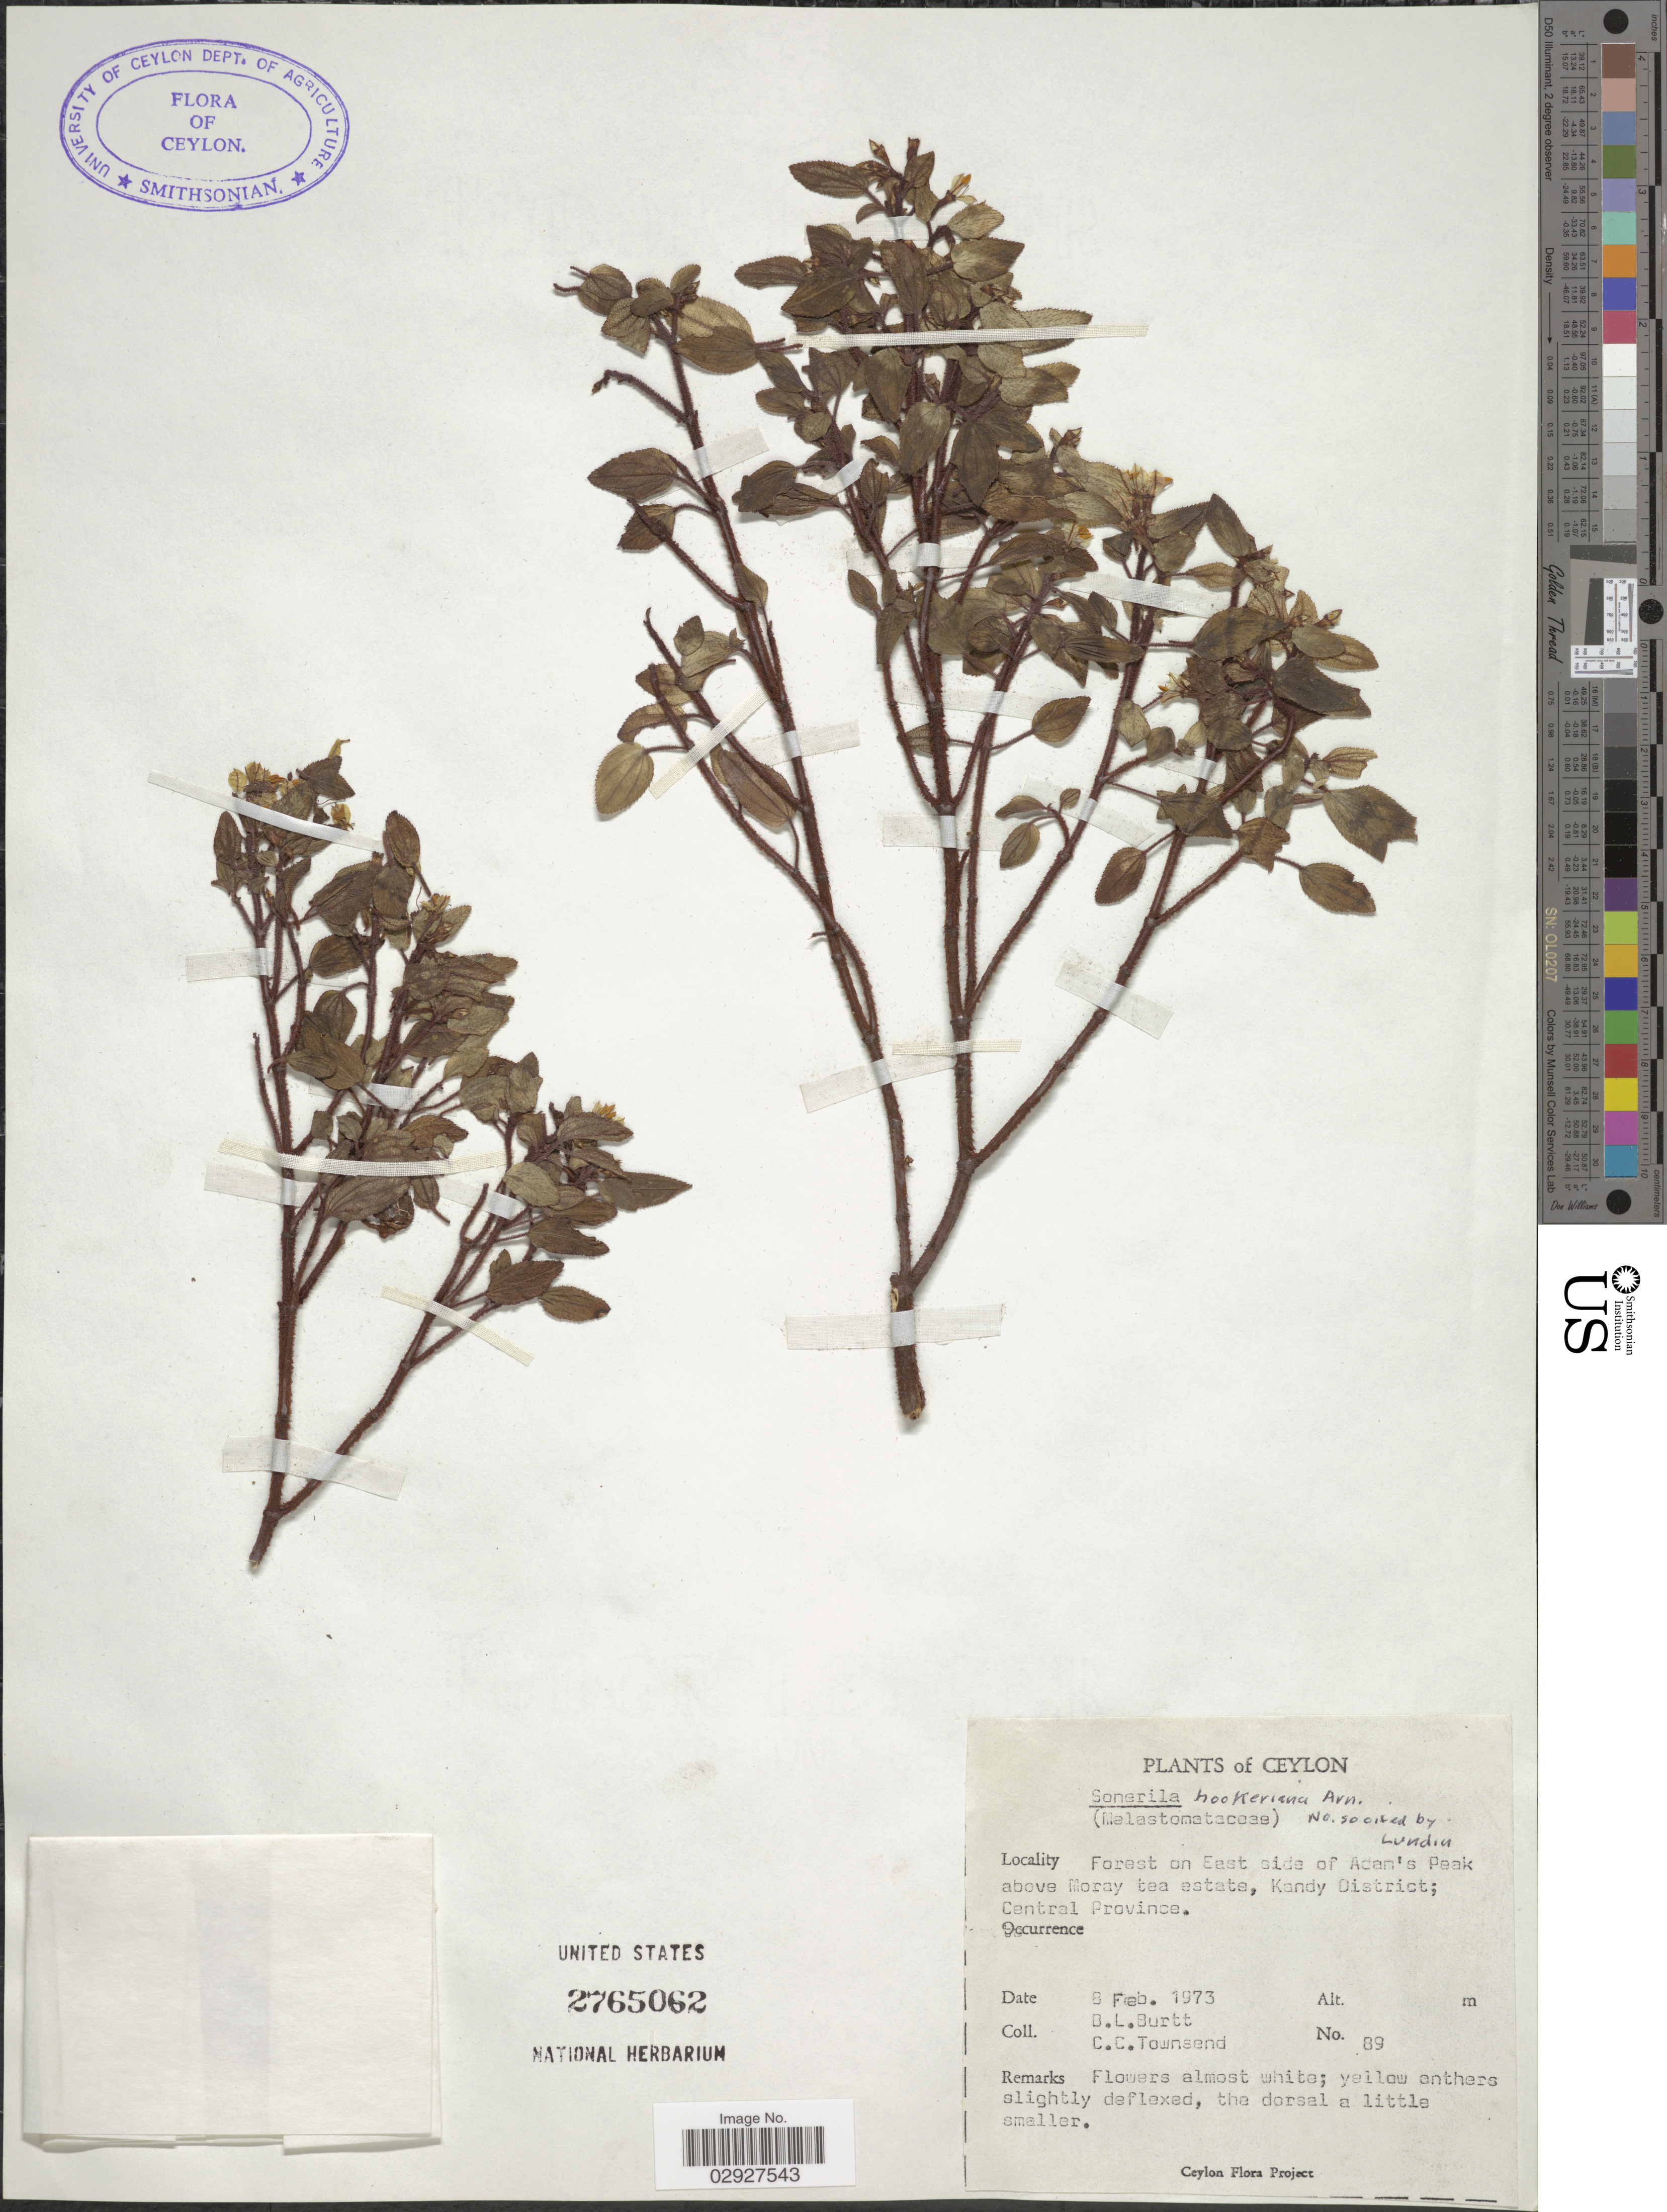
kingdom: Plantae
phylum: Tracheophyta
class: Magnoliopsida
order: Myrtales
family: Melastomataceae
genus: Sonerila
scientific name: Sonerila hookeriana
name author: Arn.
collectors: B. L. Burtt & C. C. Townsend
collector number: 89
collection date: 1973-02-08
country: Sri Lanka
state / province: Central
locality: Ceylon. Forest on East side of Adam's Peak above Moray tea estate, Kandy District.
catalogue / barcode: US 2765062